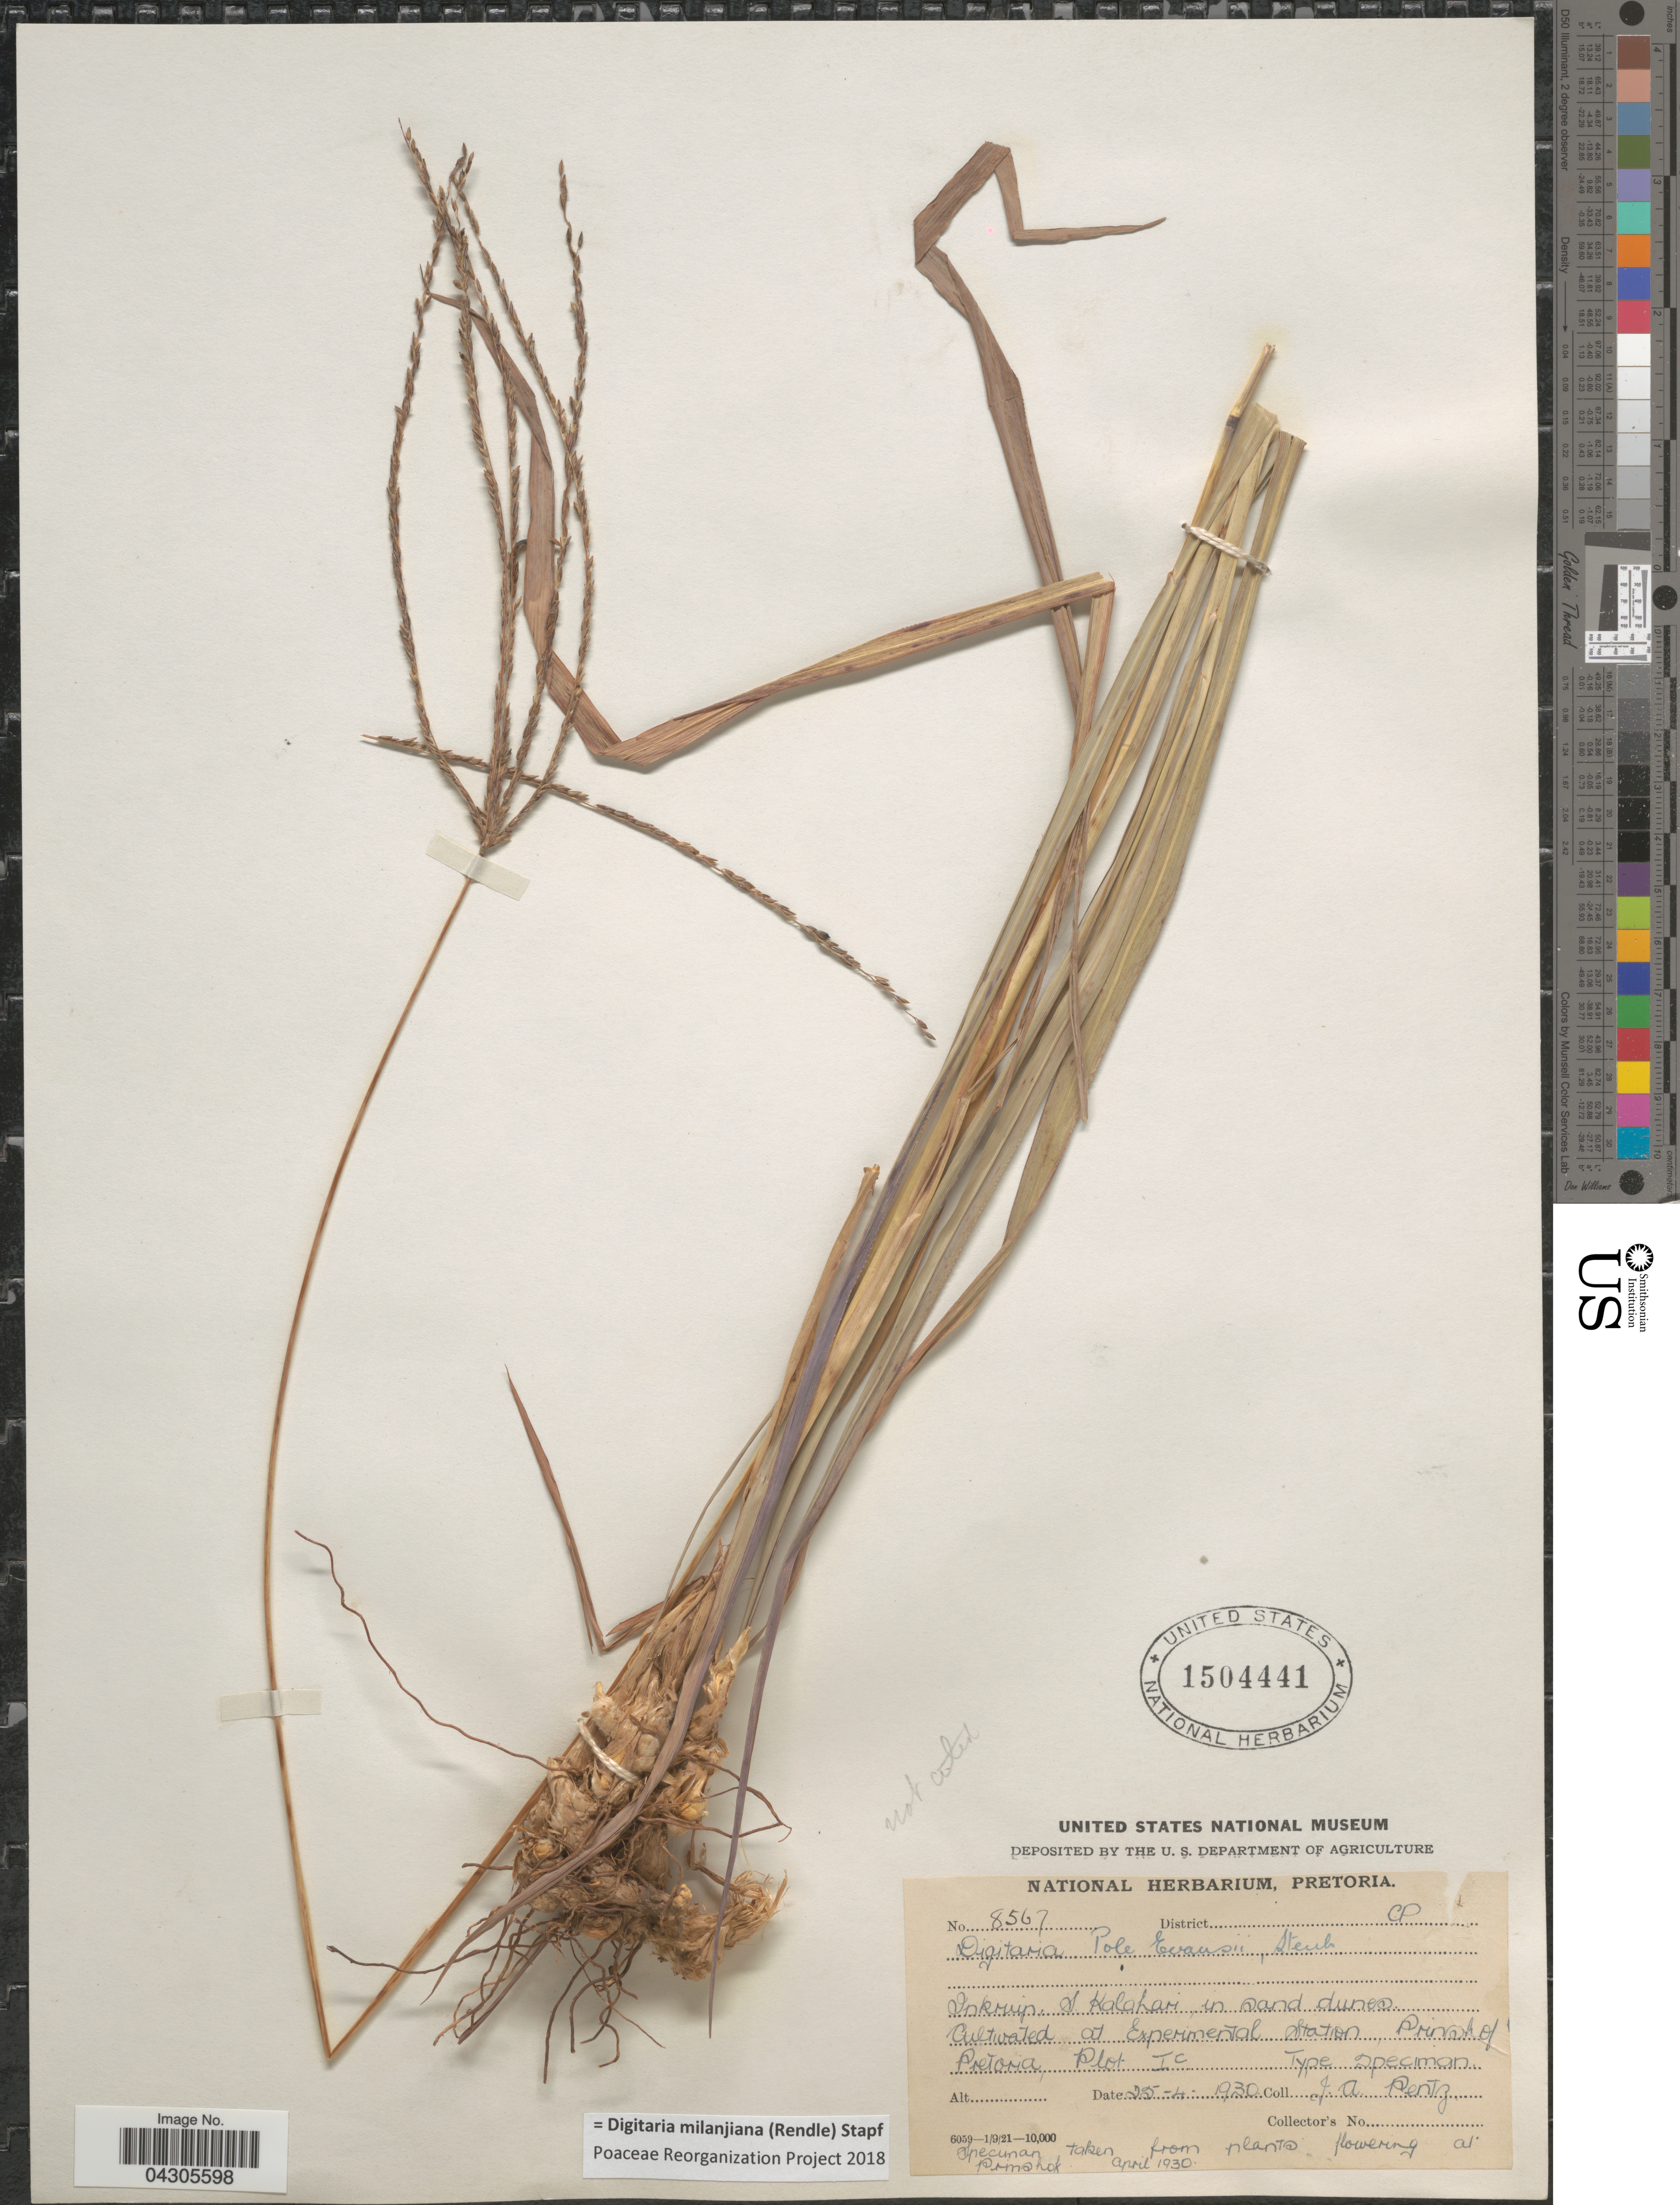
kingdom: Plantae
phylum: Tracheophyta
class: Liliopsida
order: Poales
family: Poaceae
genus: Digitaria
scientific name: Digitaria milanjiana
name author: (Rendle) Stapf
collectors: J. Rentz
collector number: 8567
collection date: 1930-04-25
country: South Africa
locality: Cultivated at Experimental Station, Parish of Pretoria, Plot Ic.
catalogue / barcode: US 1504441